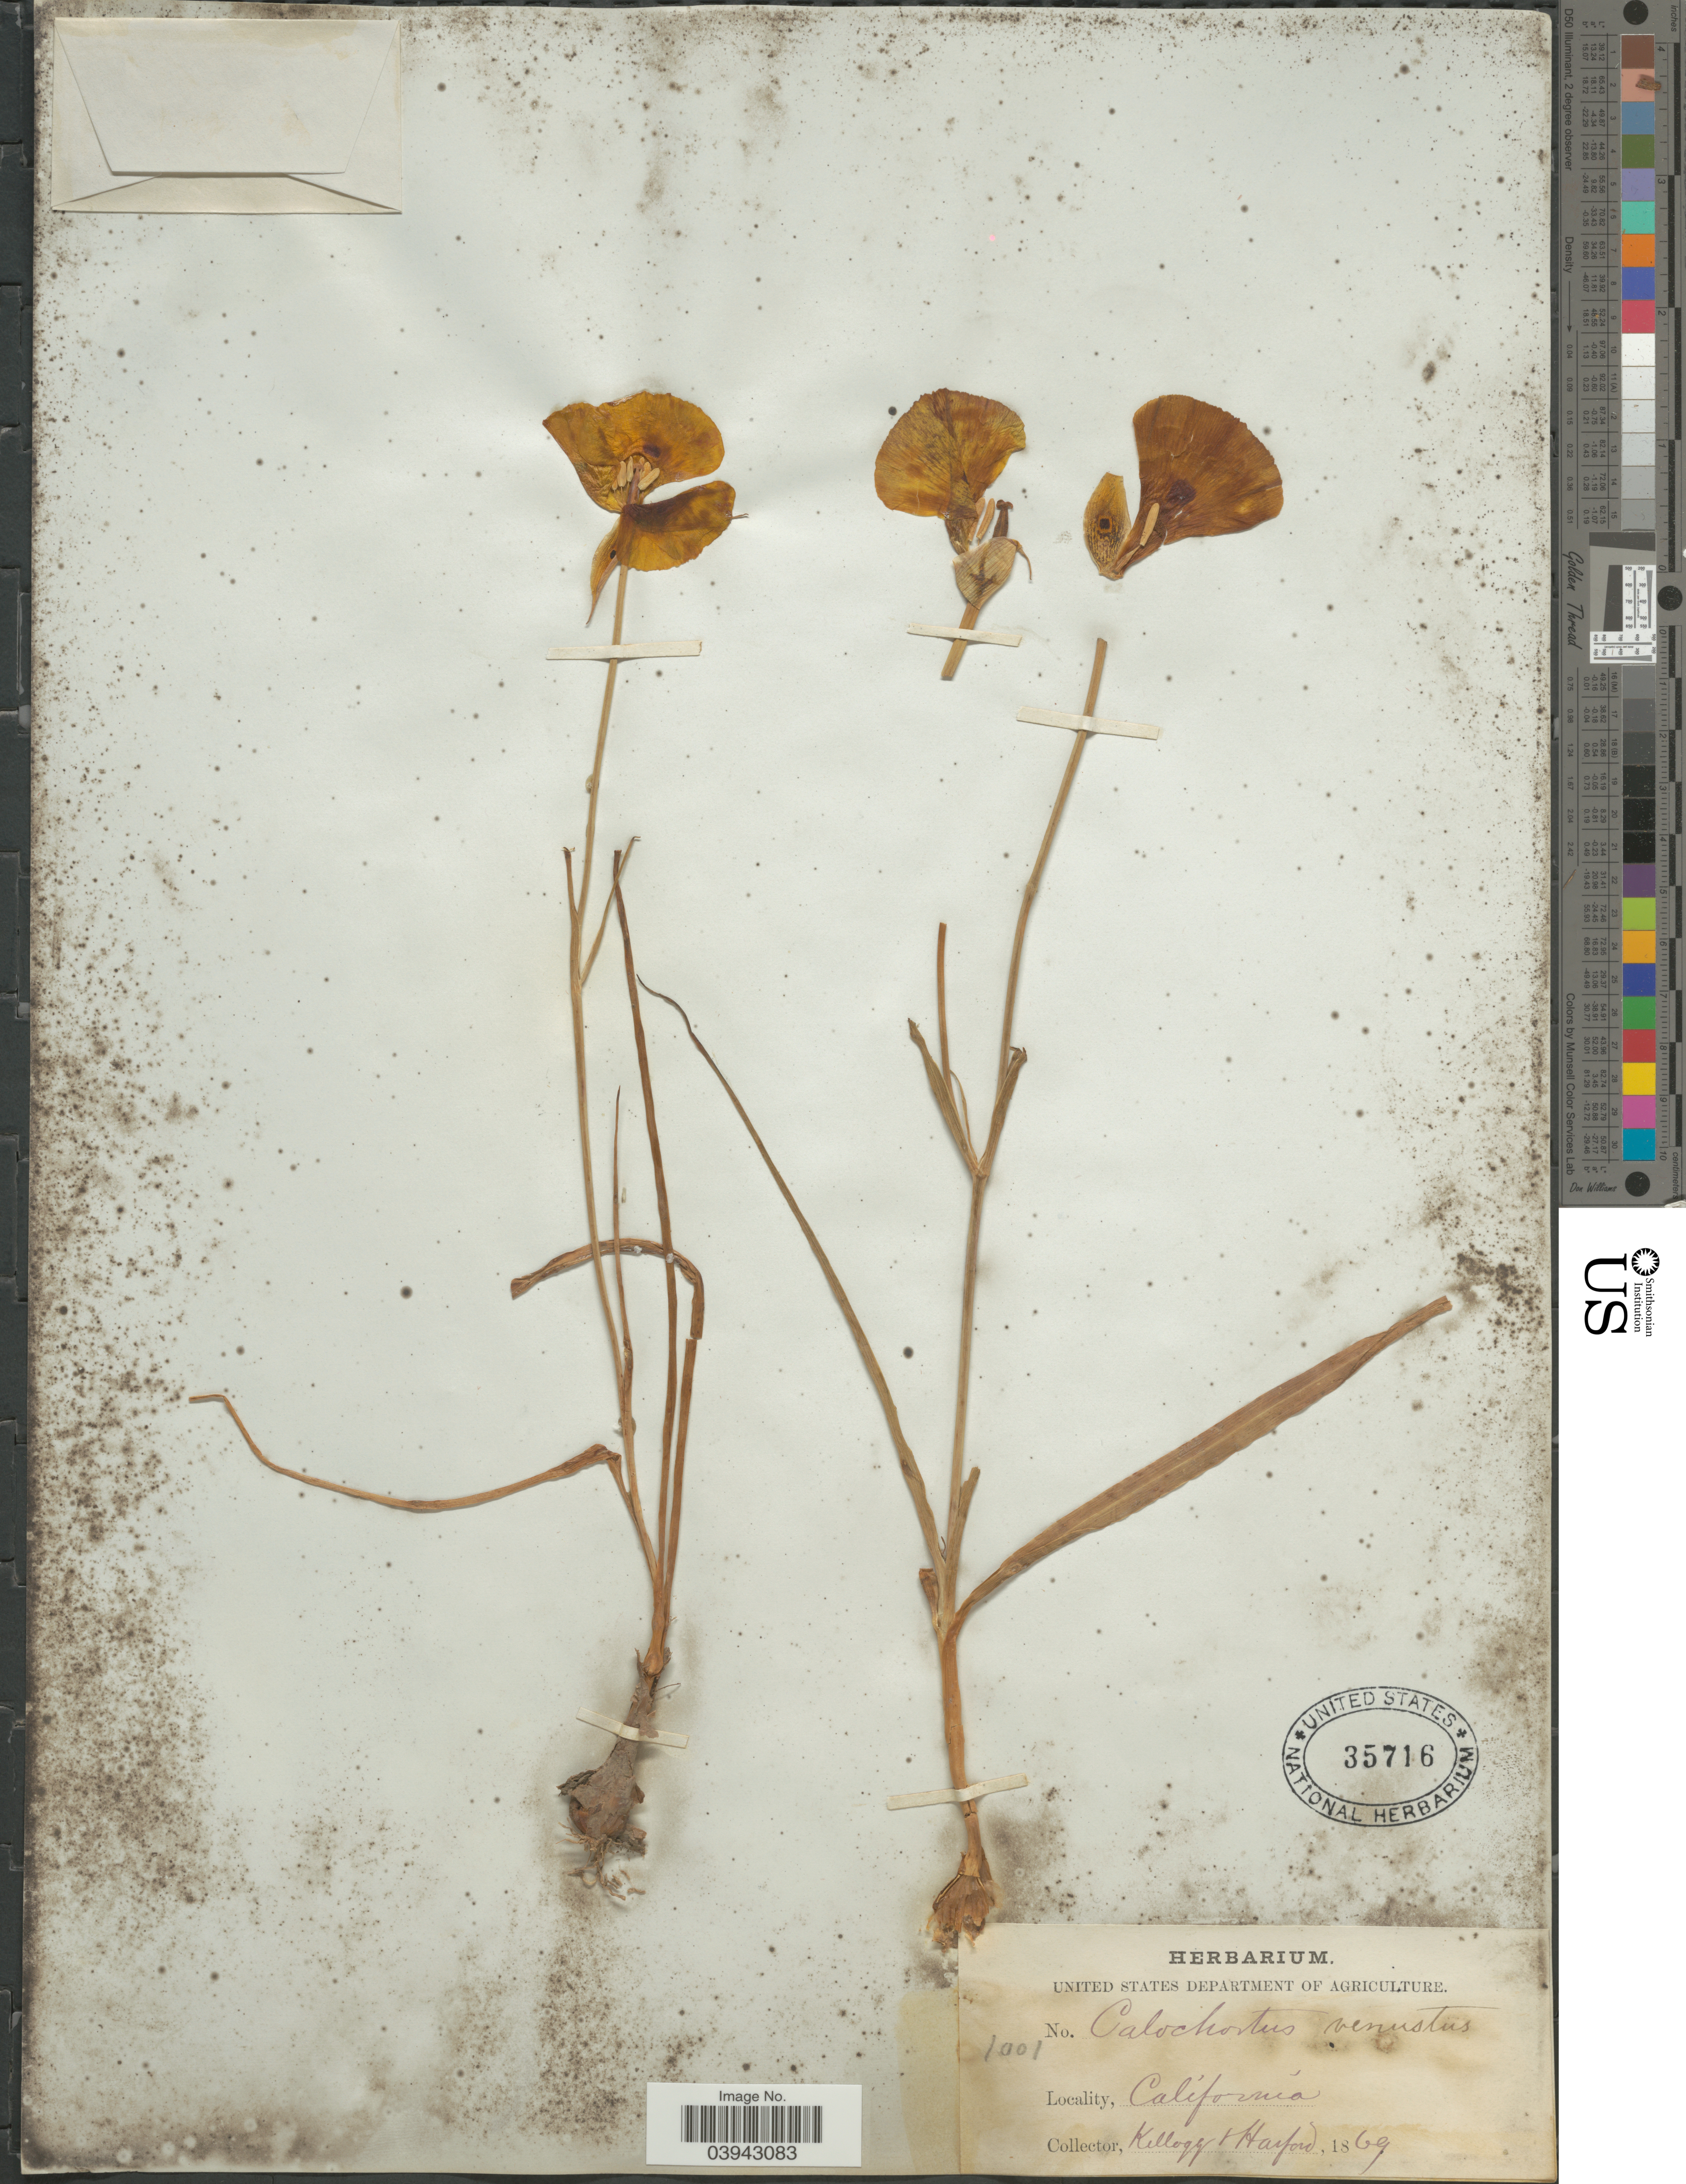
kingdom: Plantae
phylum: Tracheophyta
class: Liliopsida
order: Liliales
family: Liliaceae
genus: Calochortus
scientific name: Calochortus venustus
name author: Douglas ex Benth.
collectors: -- Kellogg & Harford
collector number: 1001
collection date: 1869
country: United States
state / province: California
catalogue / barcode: US 35716